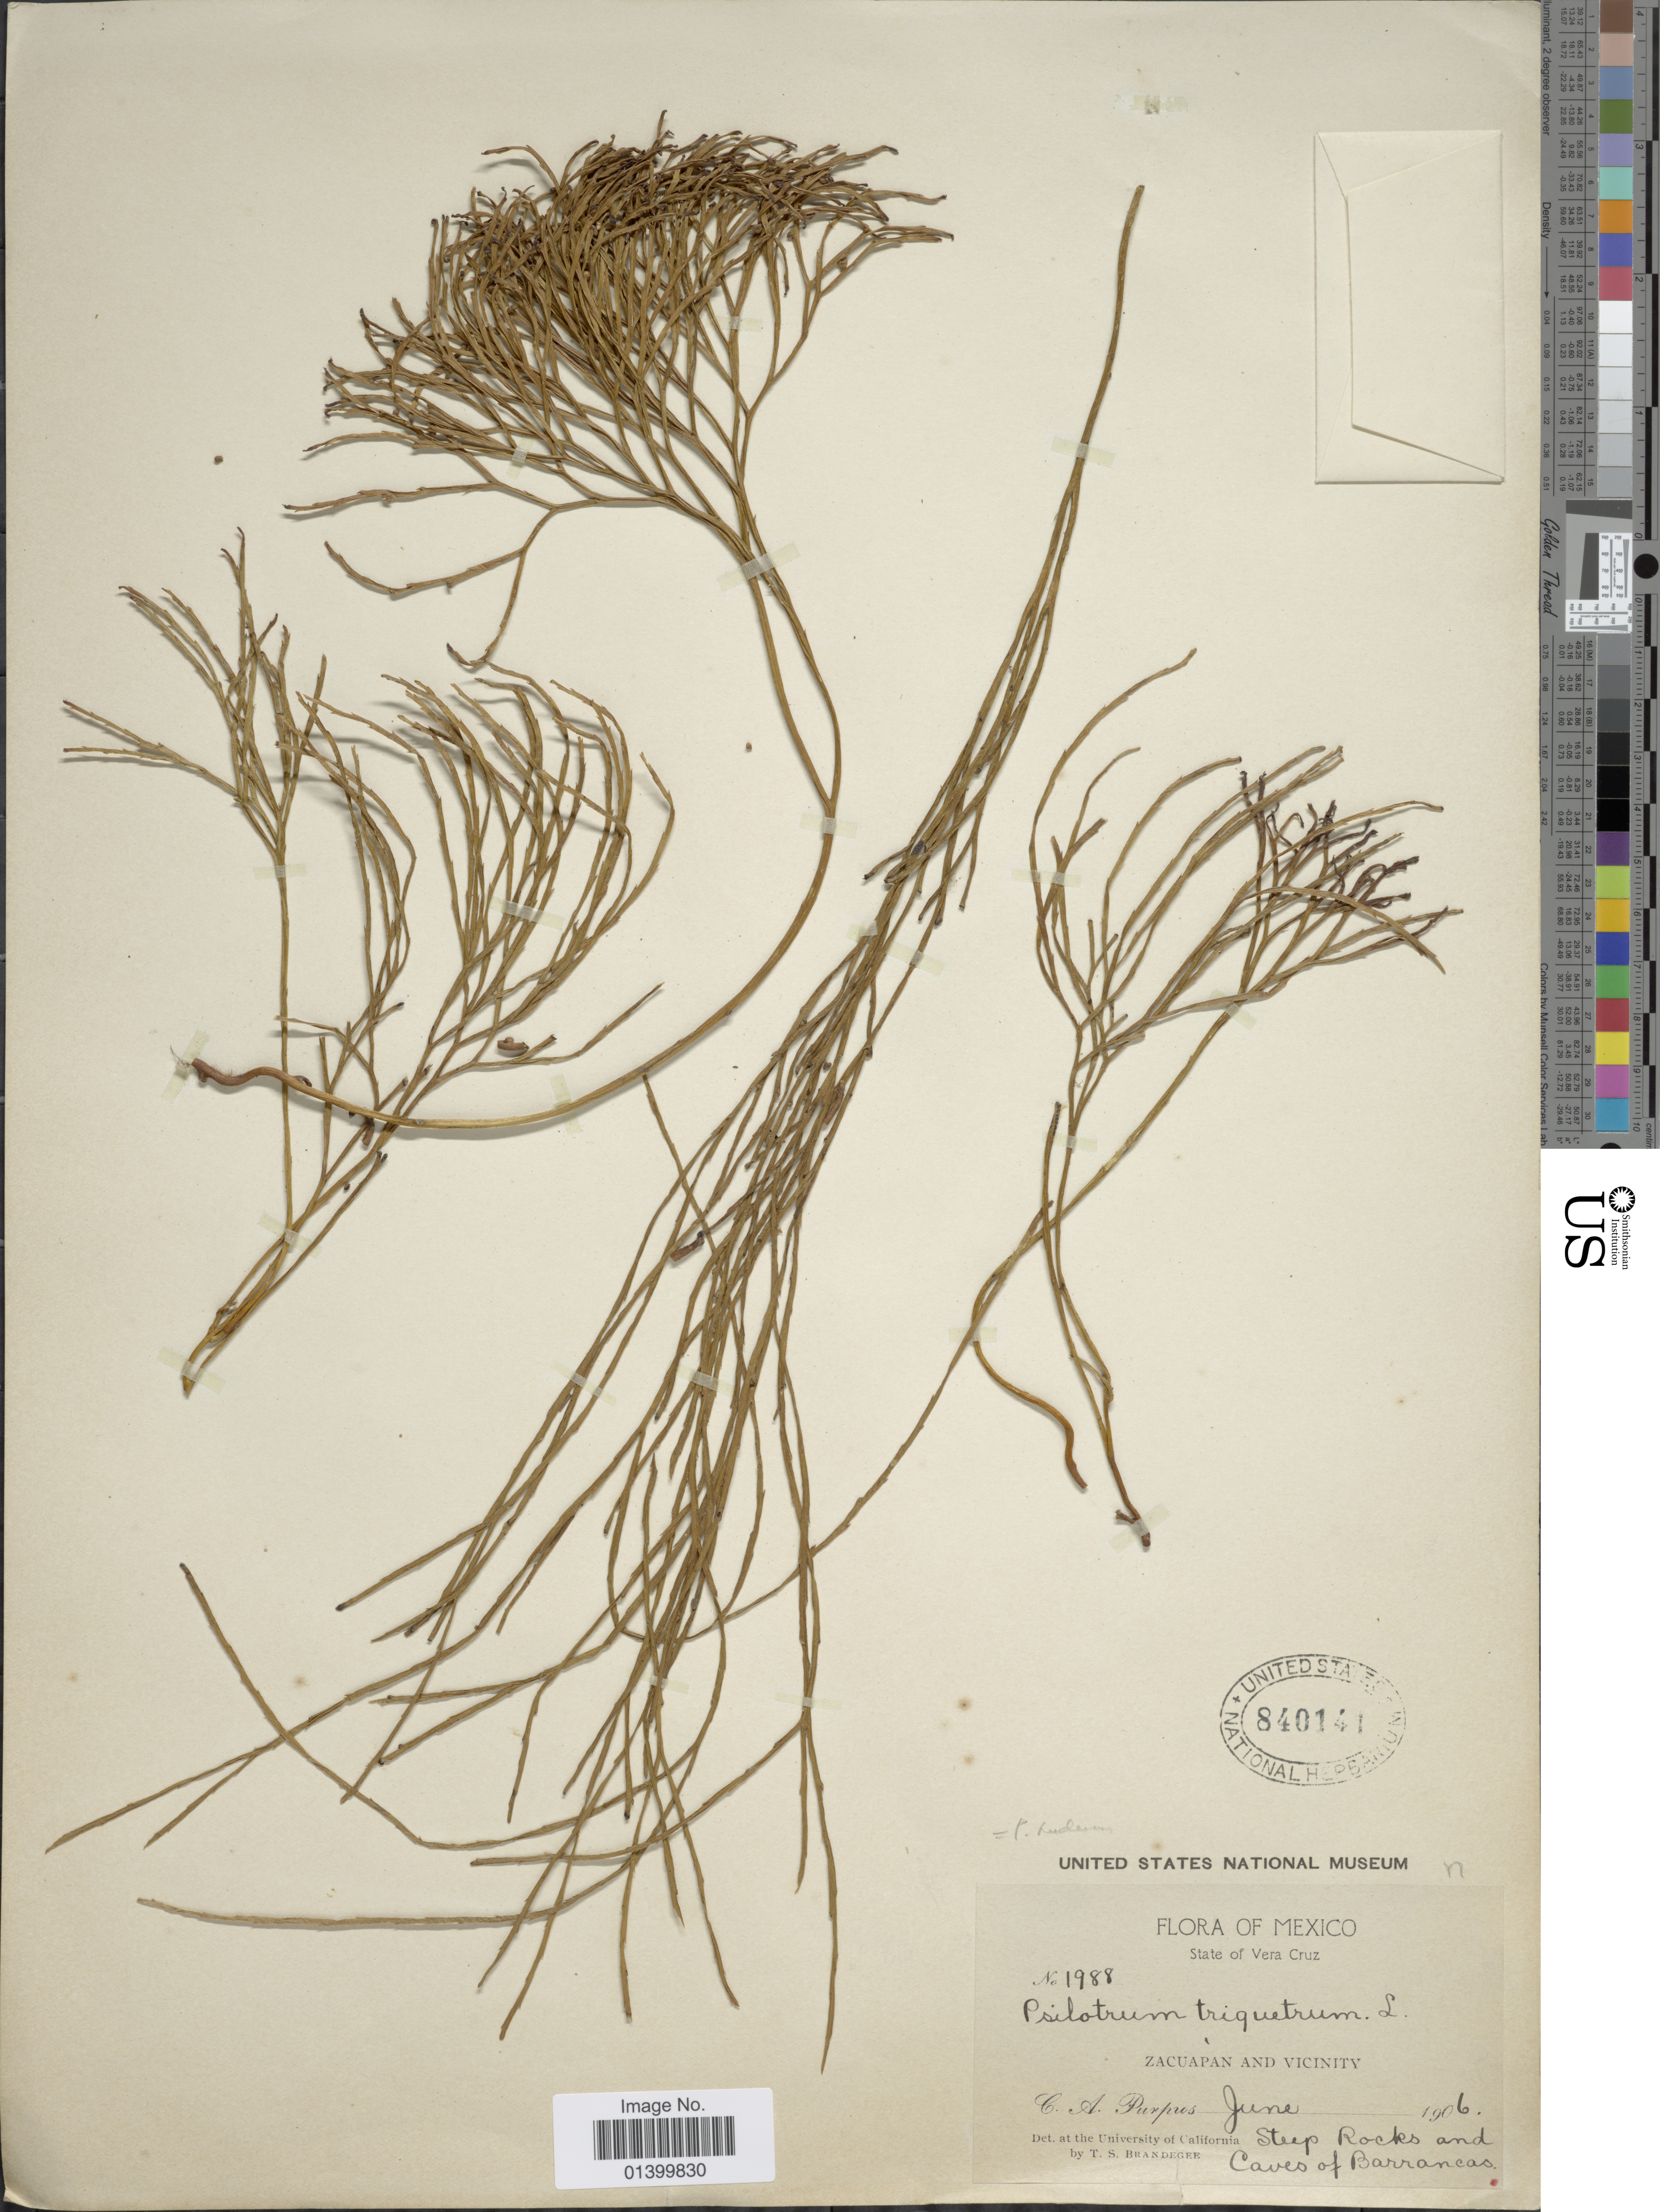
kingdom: Plantae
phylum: Tracheophyta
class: Polypodiopsida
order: Psilotales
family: Psilotaceae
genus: Psilotum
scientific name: Psilotum nudum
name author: (L.) P. Beauv.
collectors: C. A. Purpus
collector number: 1988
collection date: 1906-06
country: Mexico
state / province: Veracruz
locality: Flora of Mexico. State of Vera Cruz. Zacuapan and Vicinity. Steep Rocks and Caves of Barrancas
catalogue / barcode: US 840141